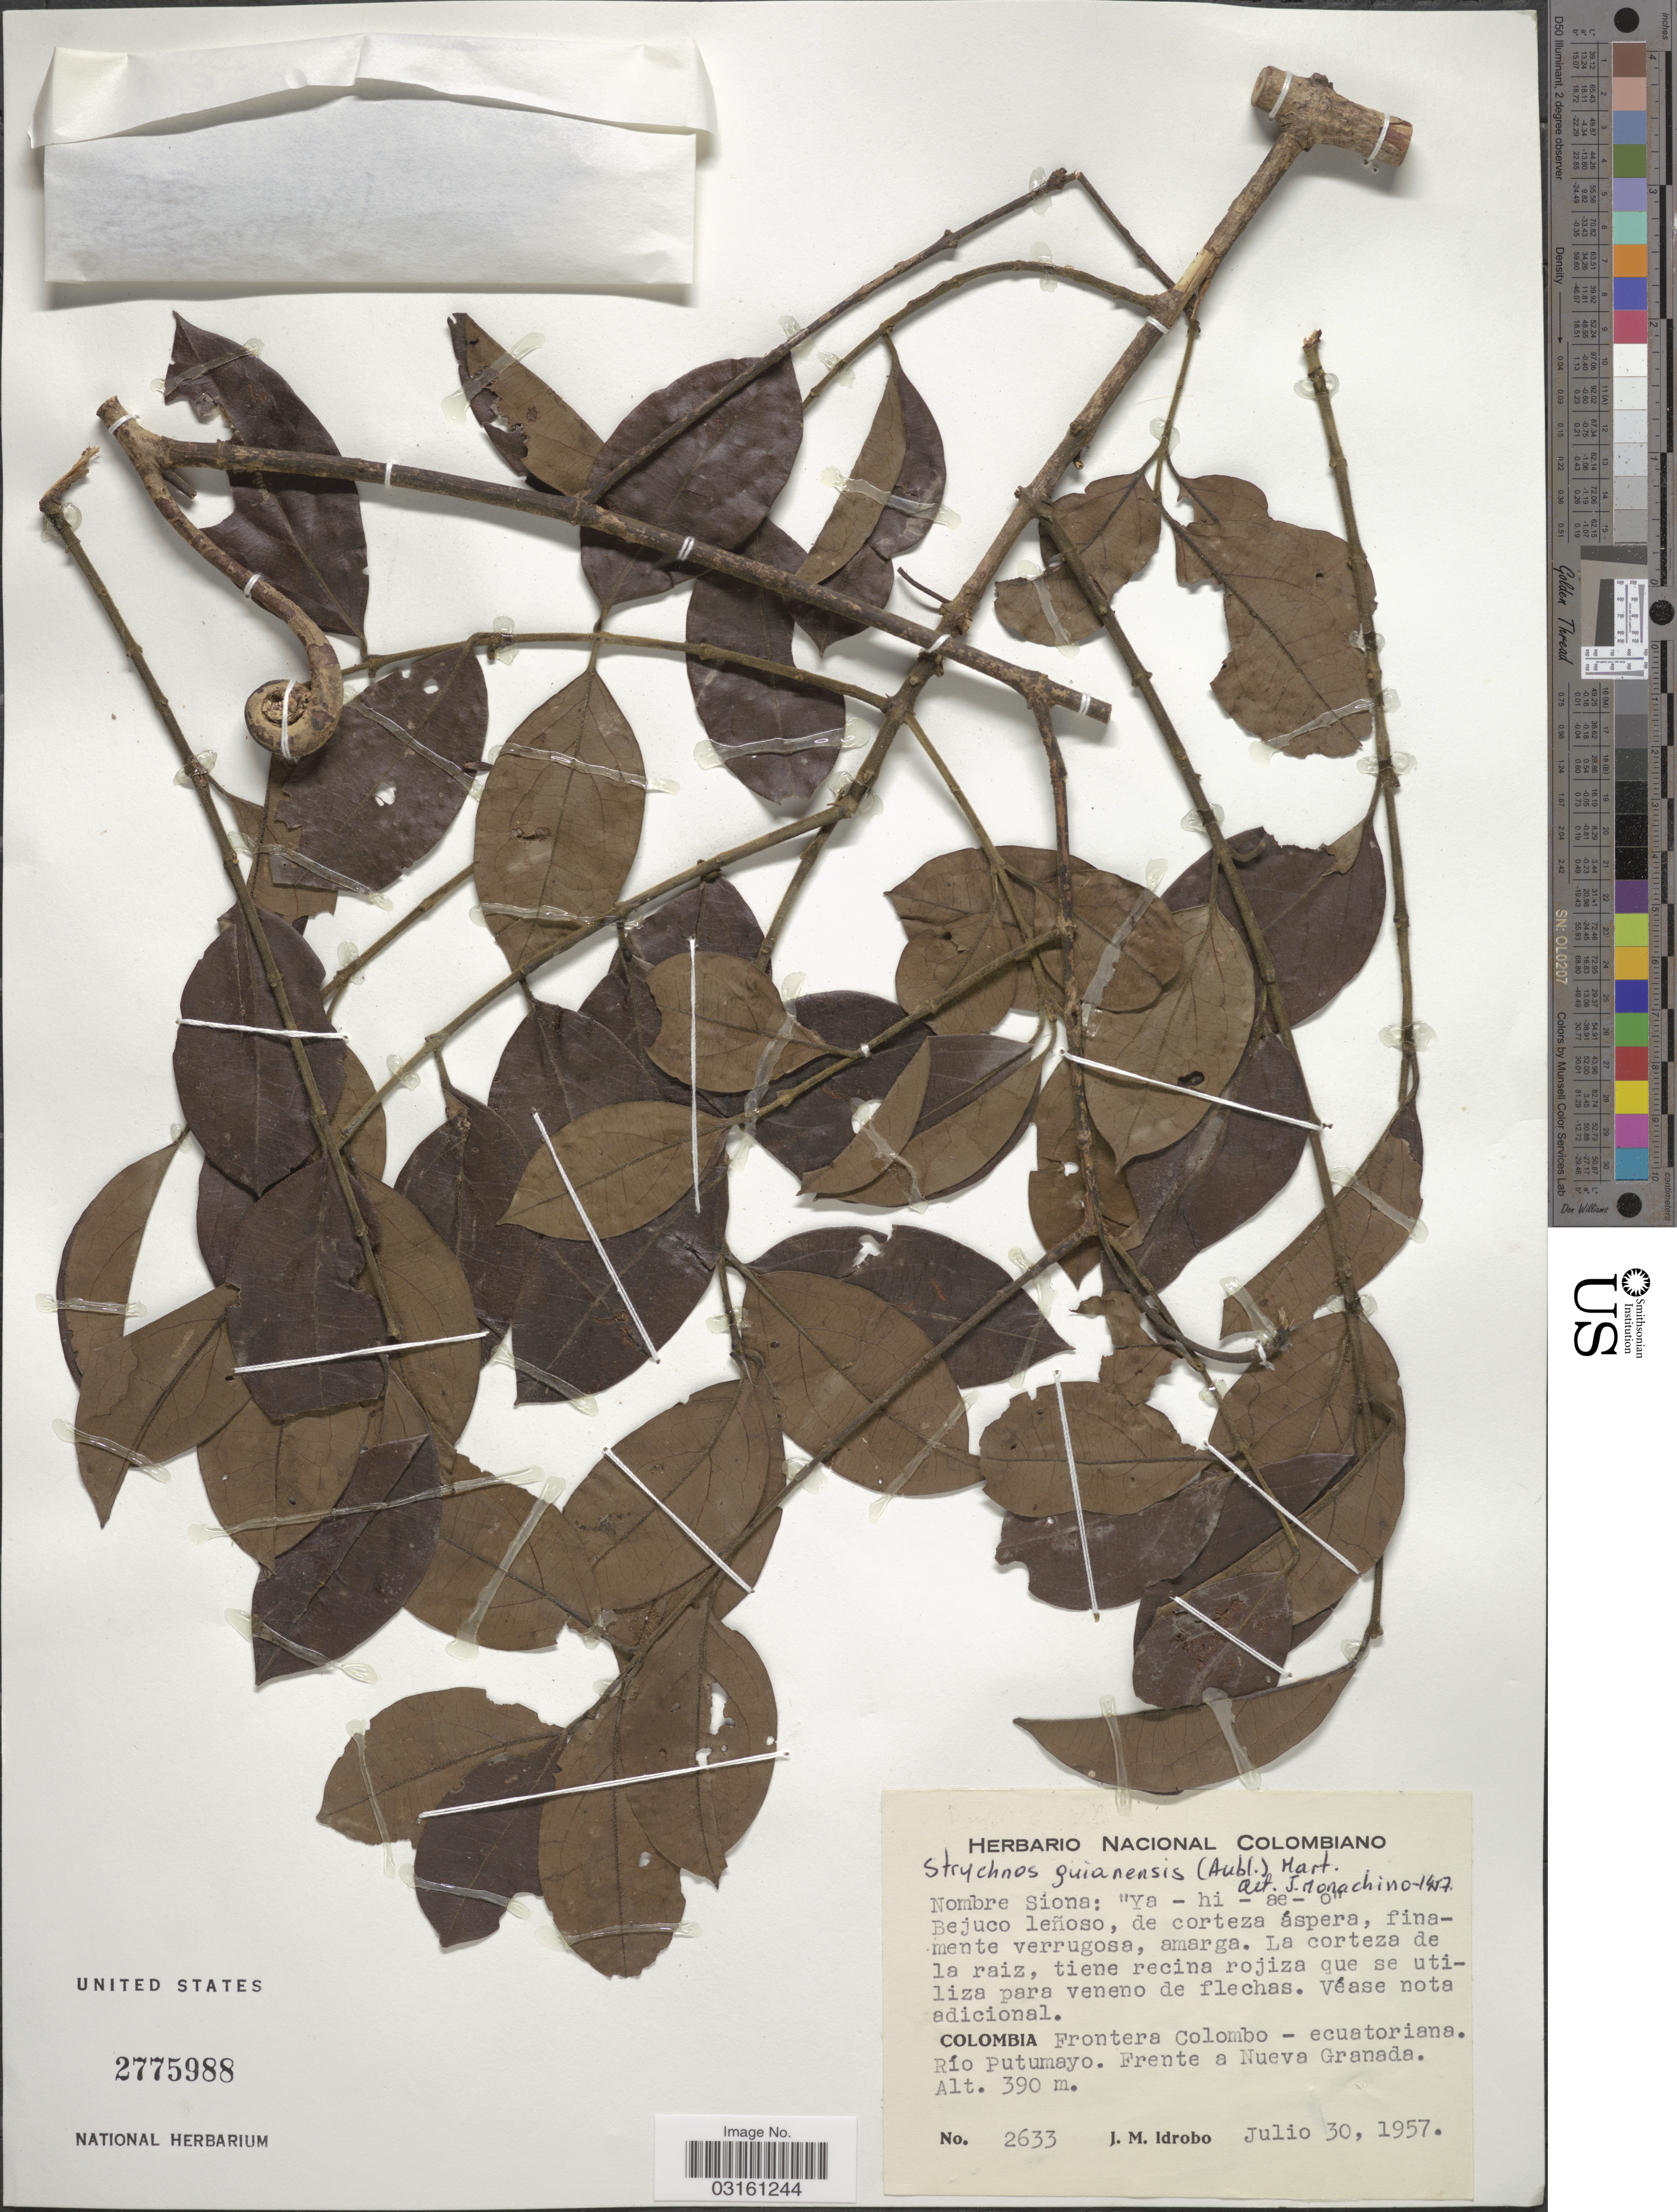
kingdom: Plantae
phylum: Tracheophyta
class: Magnoliopsida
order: Gentianales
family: Loganiaceae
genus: Strychnos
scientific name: Strychnos guianensis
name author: (Aubl.) Mart.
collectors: J. M. Idrobo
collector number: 2633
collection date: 1957-07-30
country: Colombia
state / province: Putumayo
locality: Frontera Colombo - ecuatoriana, Río Putumayo, Frente a Nueva Granada.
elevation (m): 390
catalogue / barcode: US 2775988